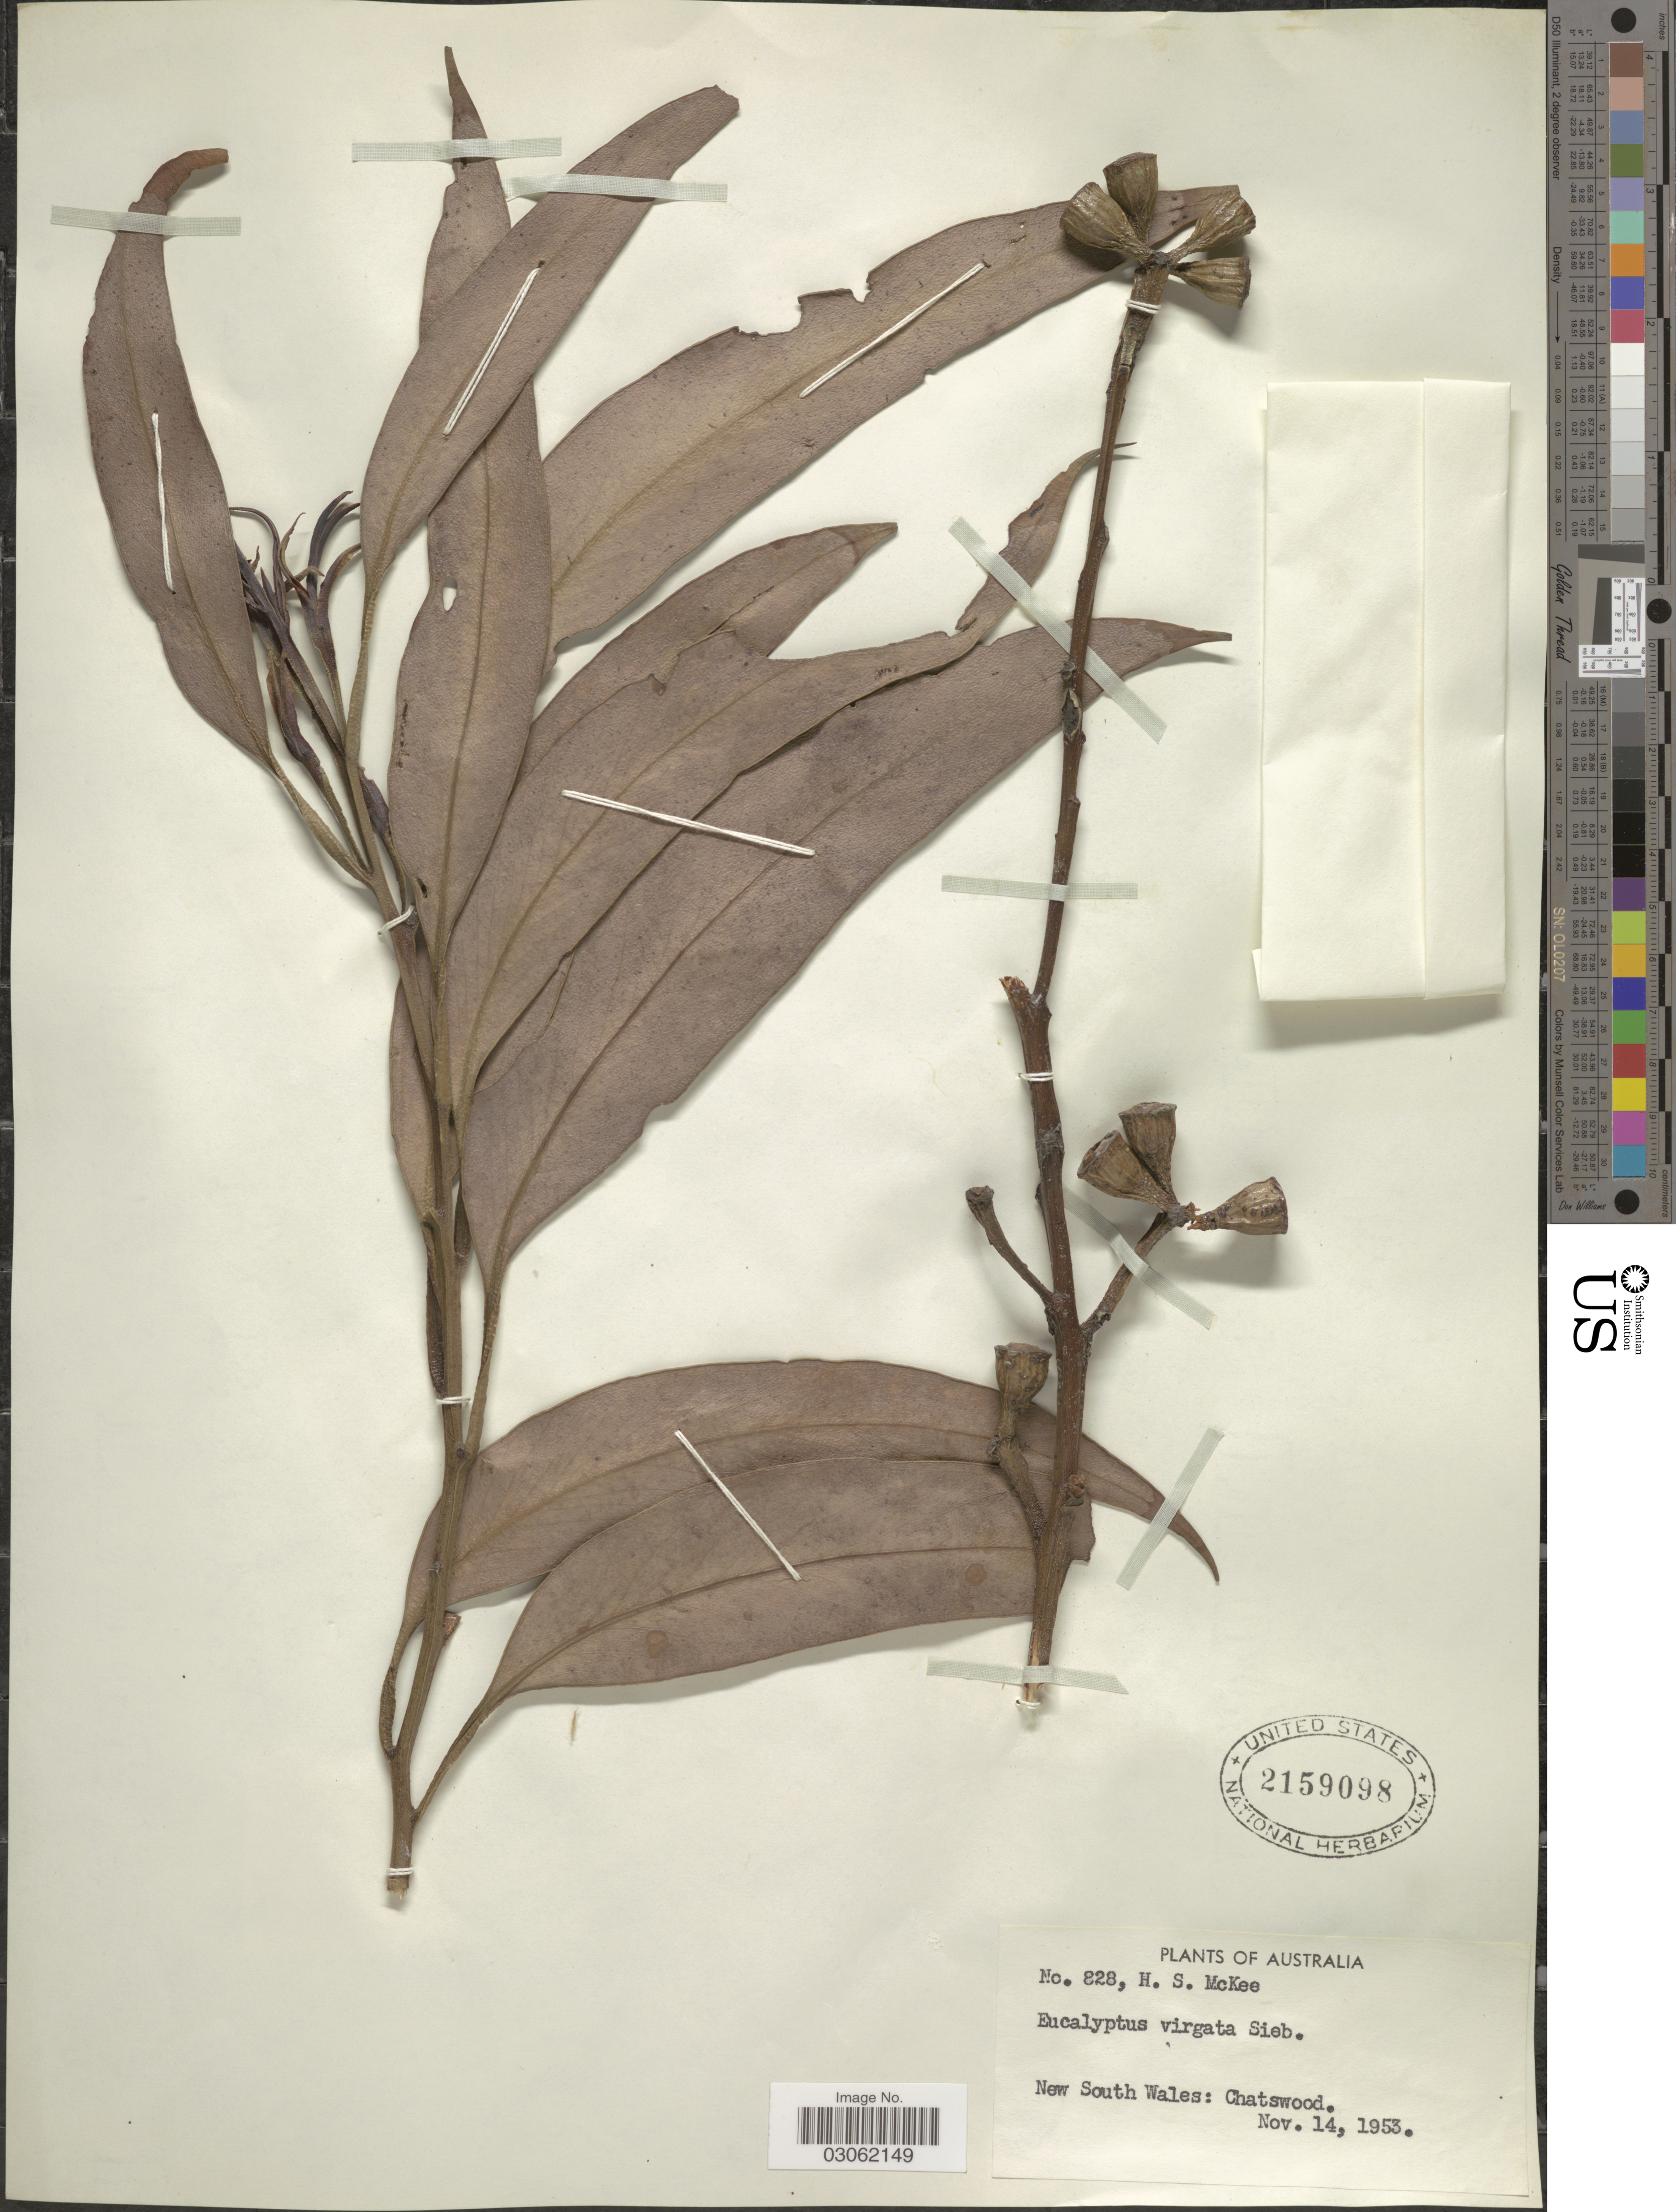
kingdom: Plantae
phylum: Tracheophyta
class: Magnoliopsida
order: Myrtales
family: Myrtaceae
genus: Eucalyptus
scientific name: Eucalyptus x virgata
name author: Sieber ex DC.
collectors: H. S. McKee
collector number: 828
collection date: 1953-11-14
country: Australia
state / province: New South Wales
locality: Chatswood.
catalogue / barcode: US 2159098